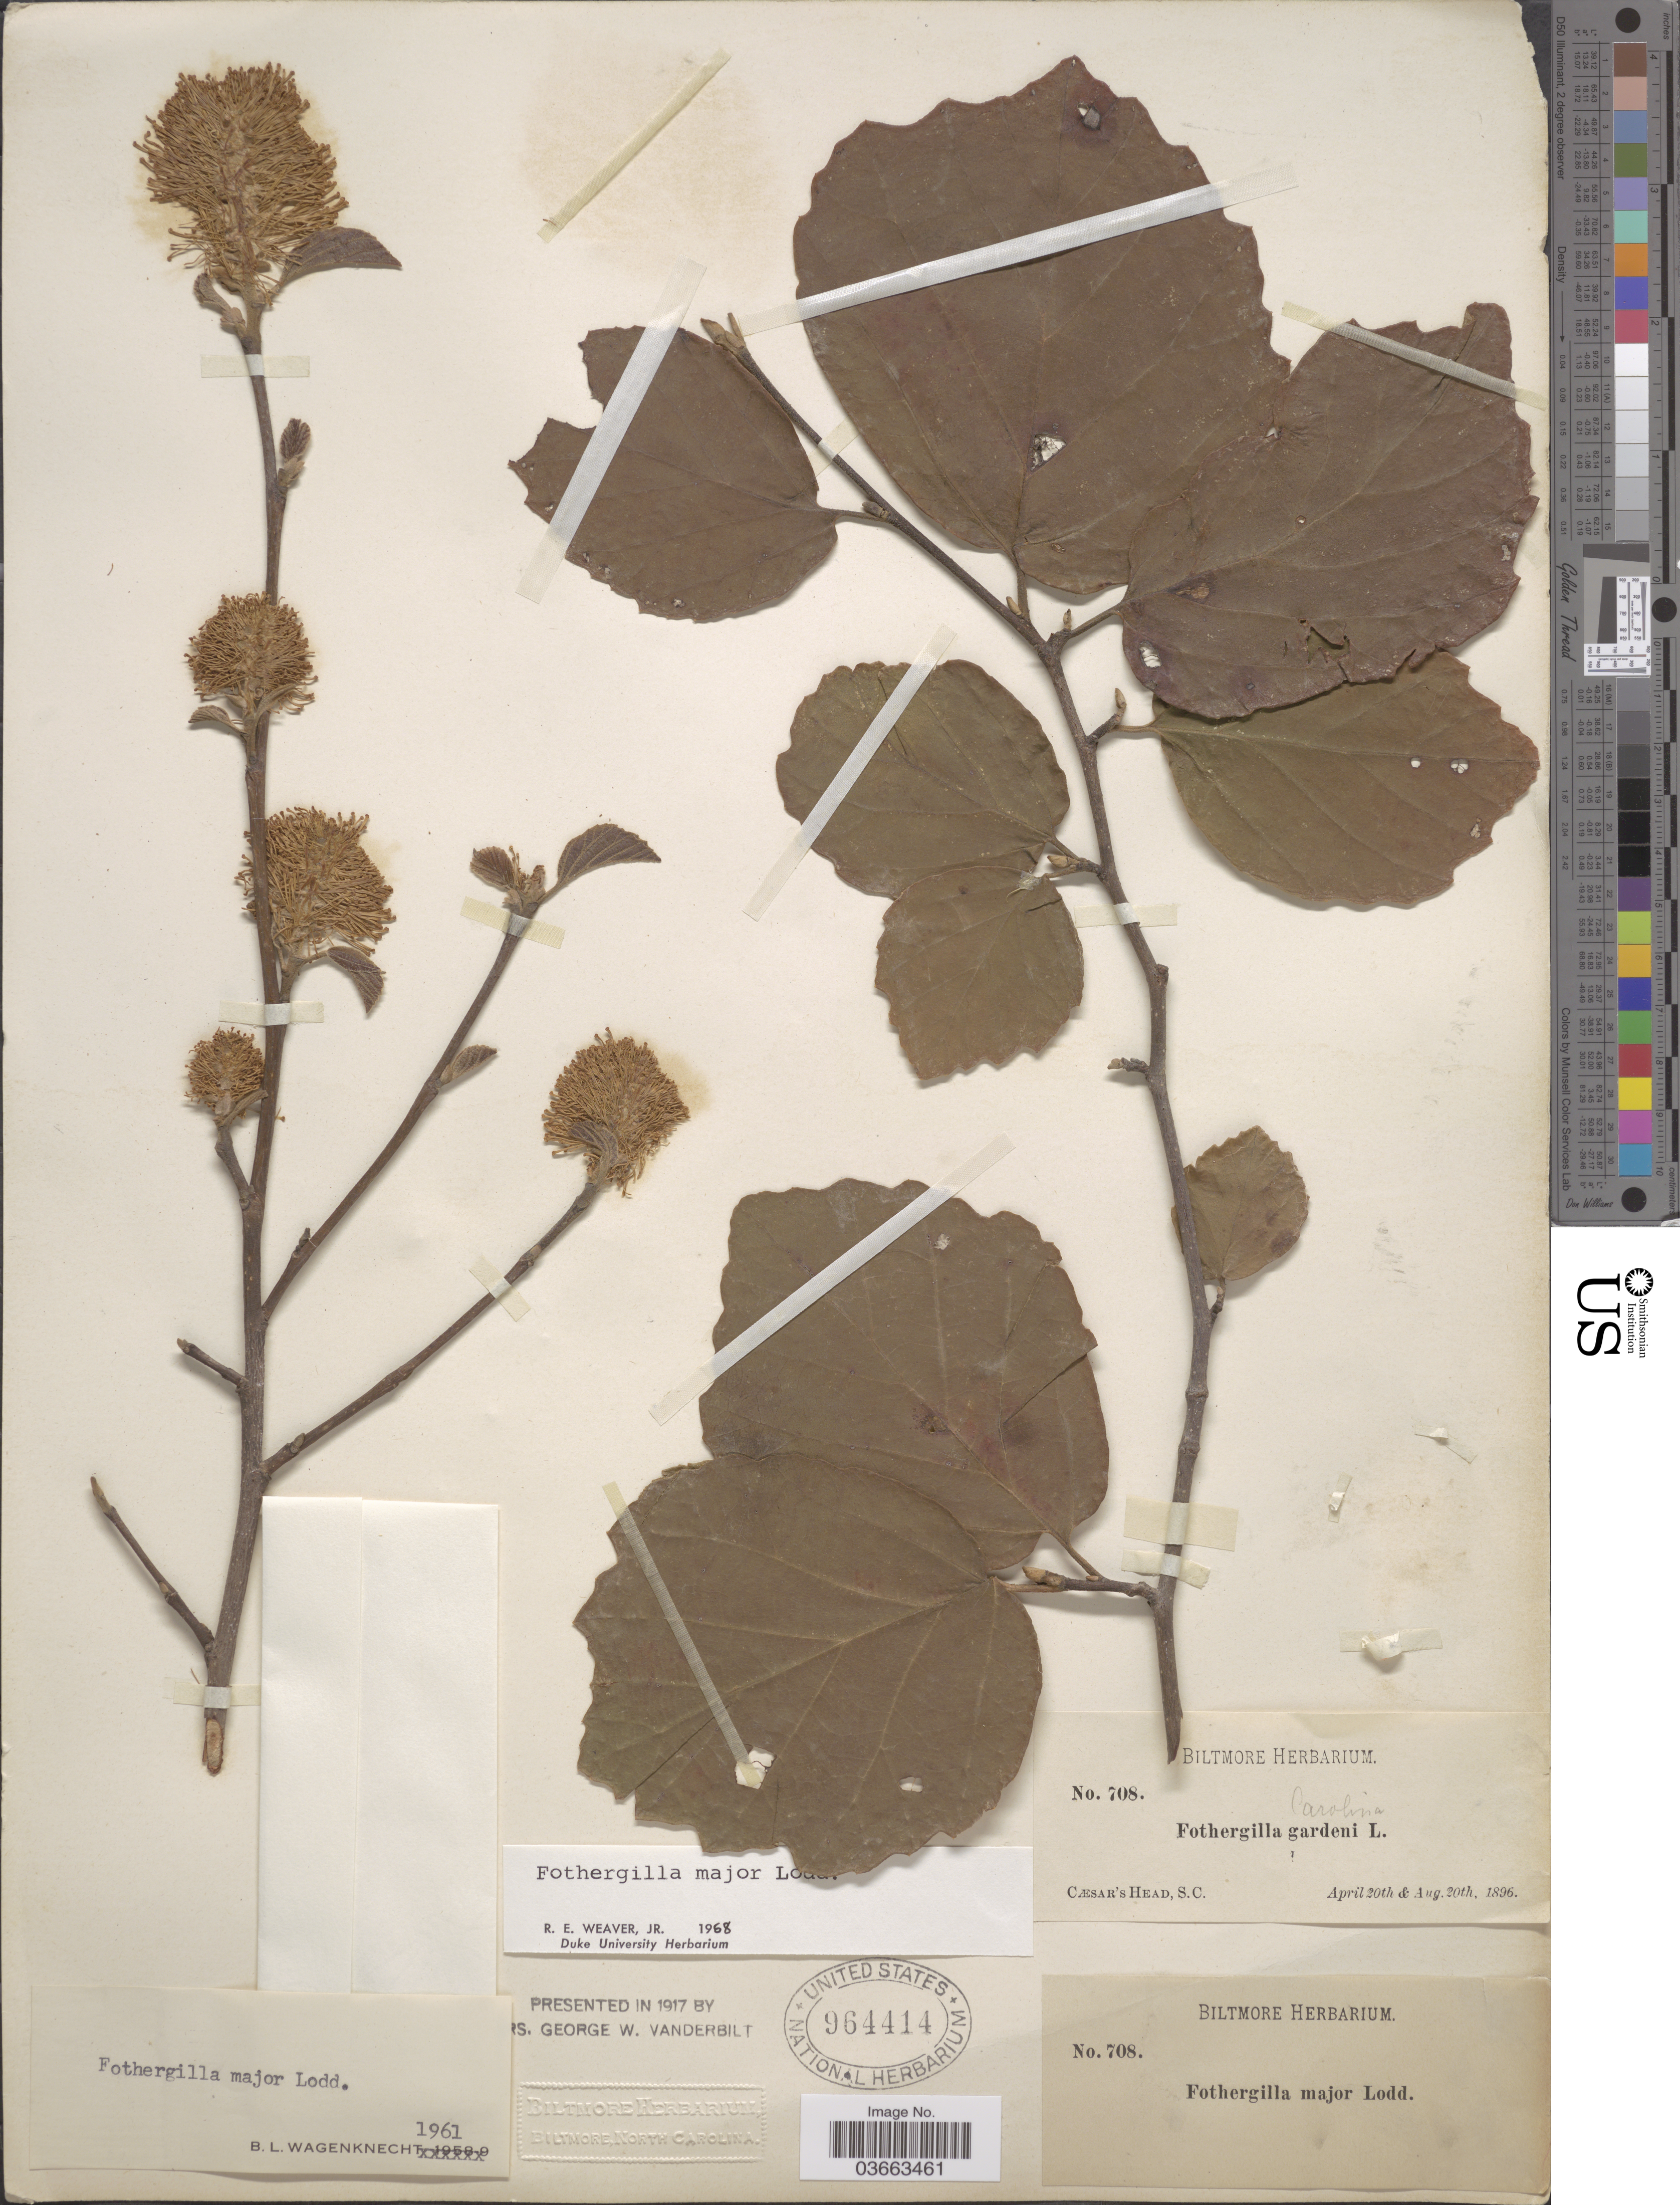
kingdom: Plantae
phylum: Tracheophyta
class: Magnoliopsida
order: Saxifragales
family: Hamamelidaceae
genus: Fothergilla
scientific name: Fothergilla major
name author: Lodd.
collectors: ex herb. Biltmore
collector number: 708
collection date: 1896-04-20/1896-08-20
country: United States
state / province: South Carolina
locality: Cæsar's Head.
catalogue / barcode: US 964414